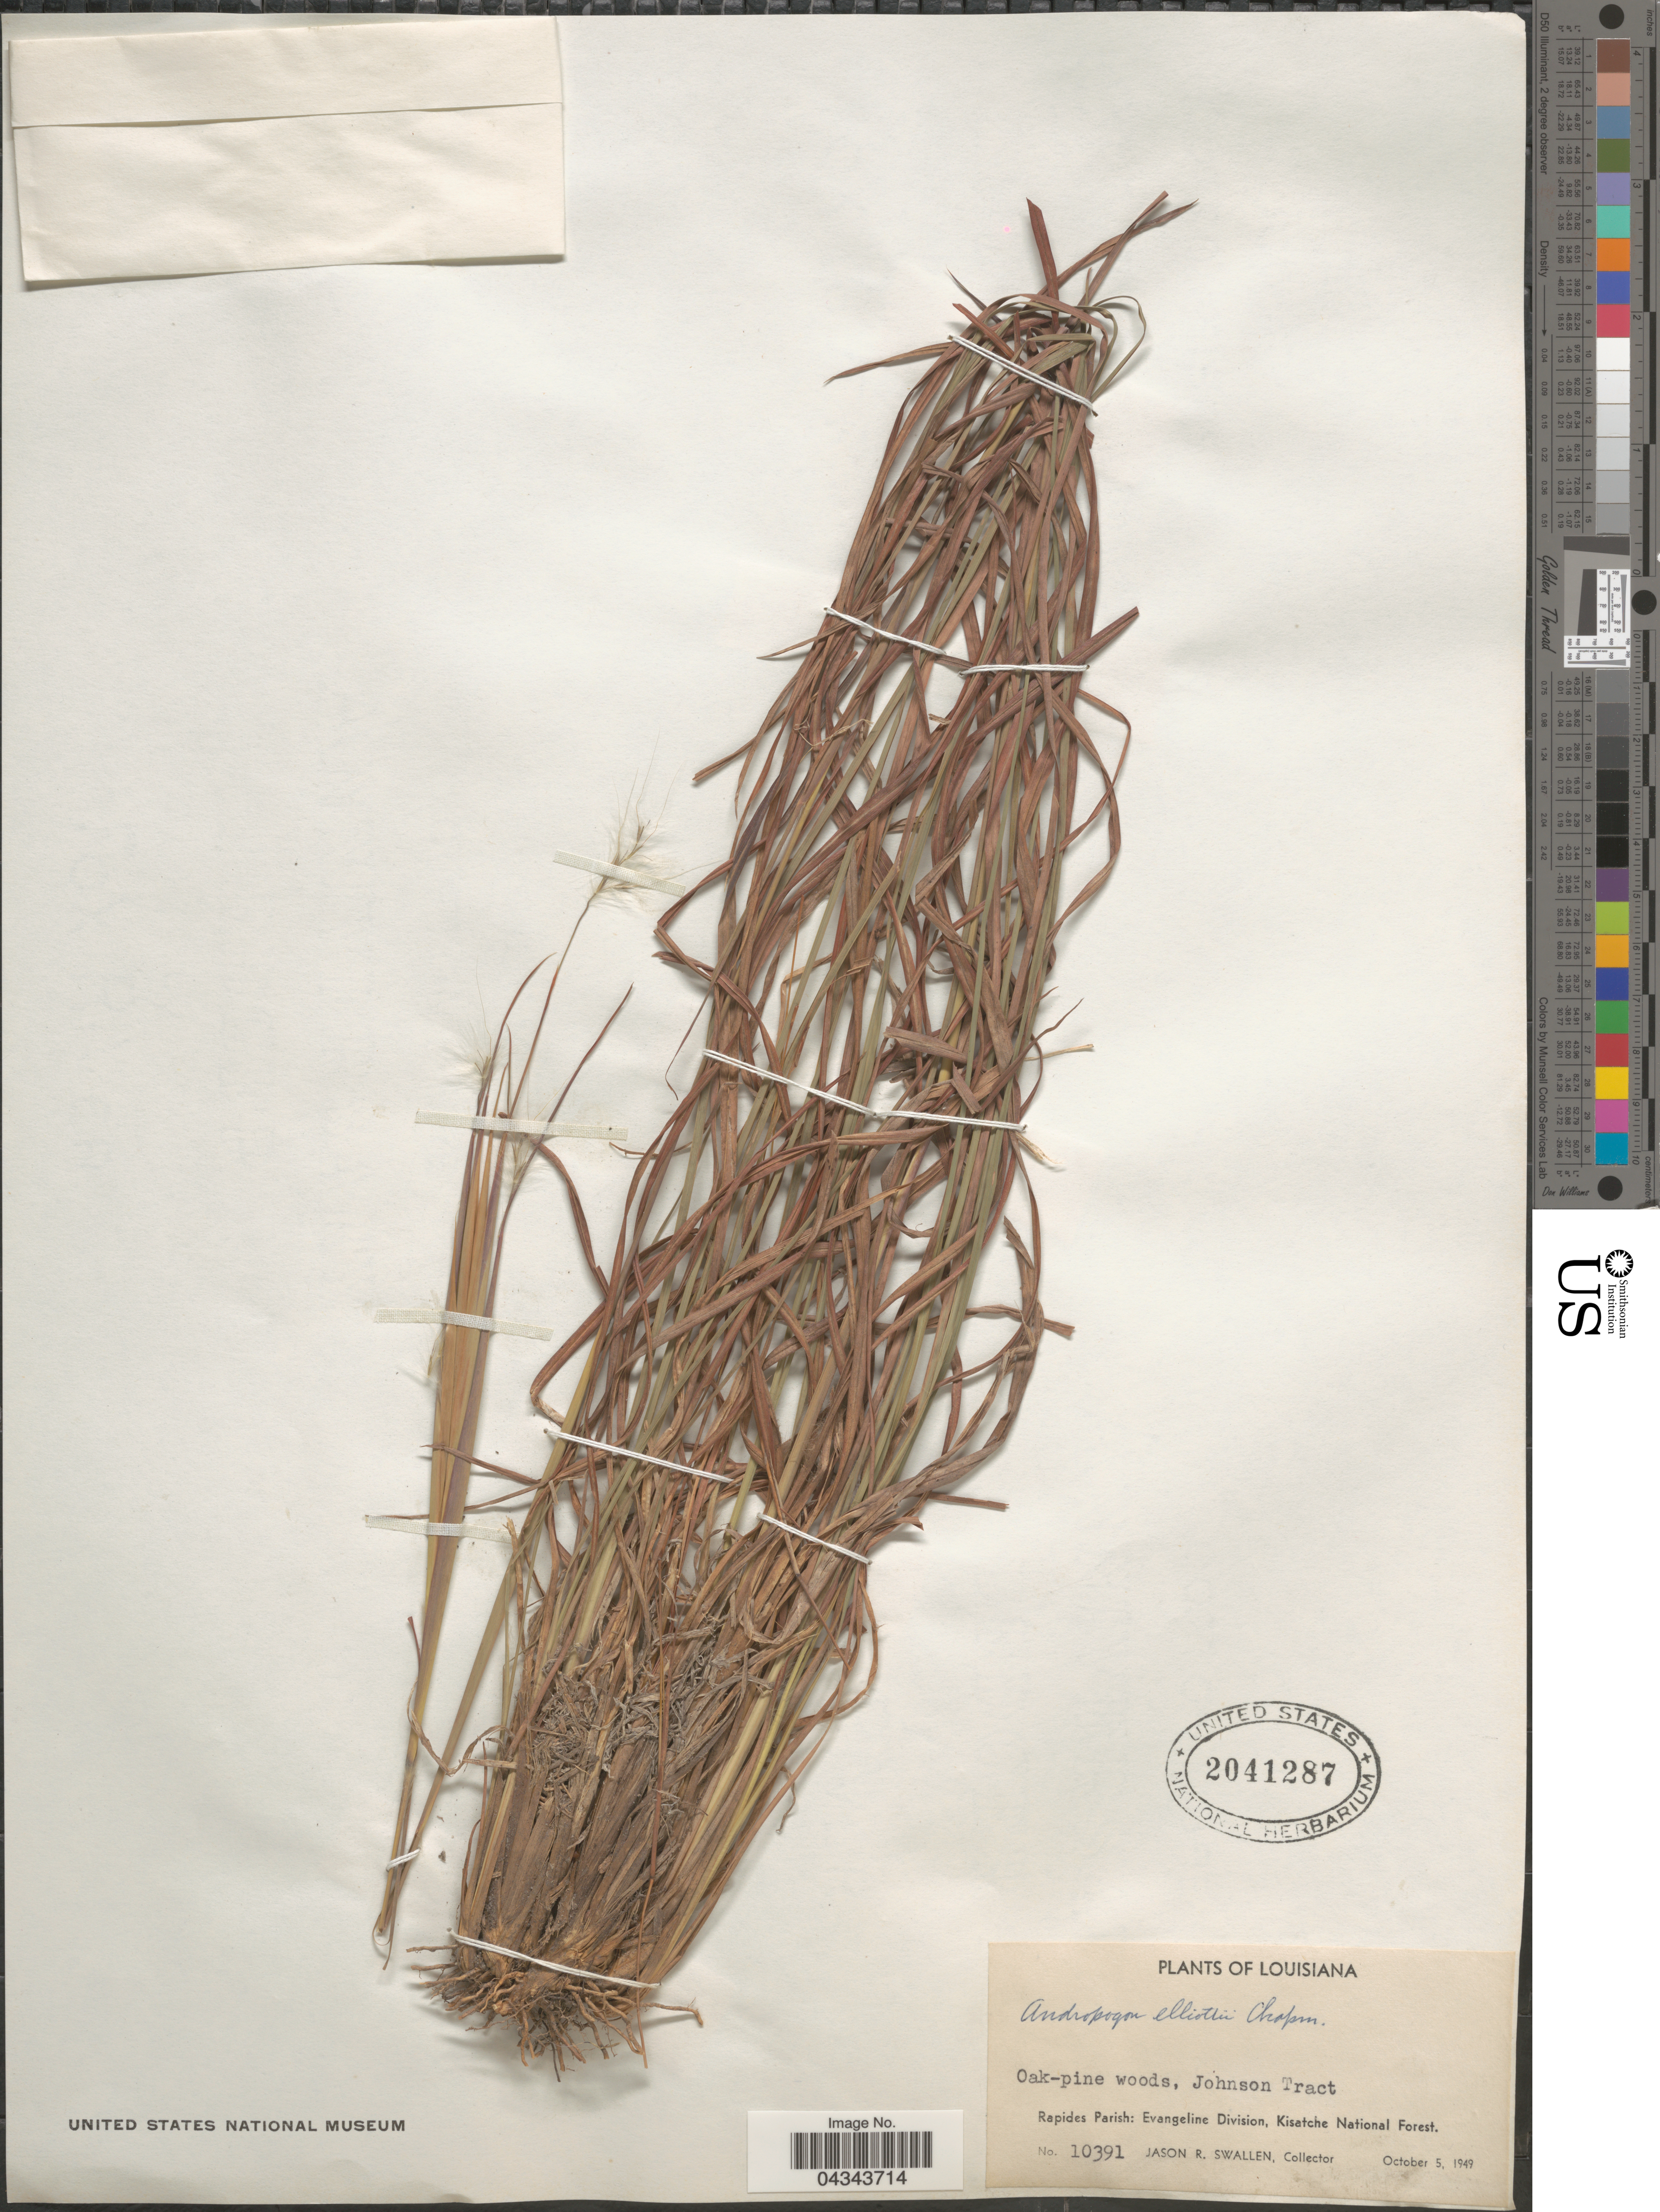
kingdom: Plantae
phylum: Tracheophyta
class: Liliopsida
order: Poales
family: Poaceae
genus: Andropogon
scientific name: Andropogon ternarius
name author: Michx.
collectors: J. R. Swallen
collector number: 10391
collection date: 1949-10-05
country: United States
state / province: Louisiana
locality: Johnson Tract. Rapides Parish: Evangeline Division, Kisatche National Forest.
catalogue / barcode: US 2041287